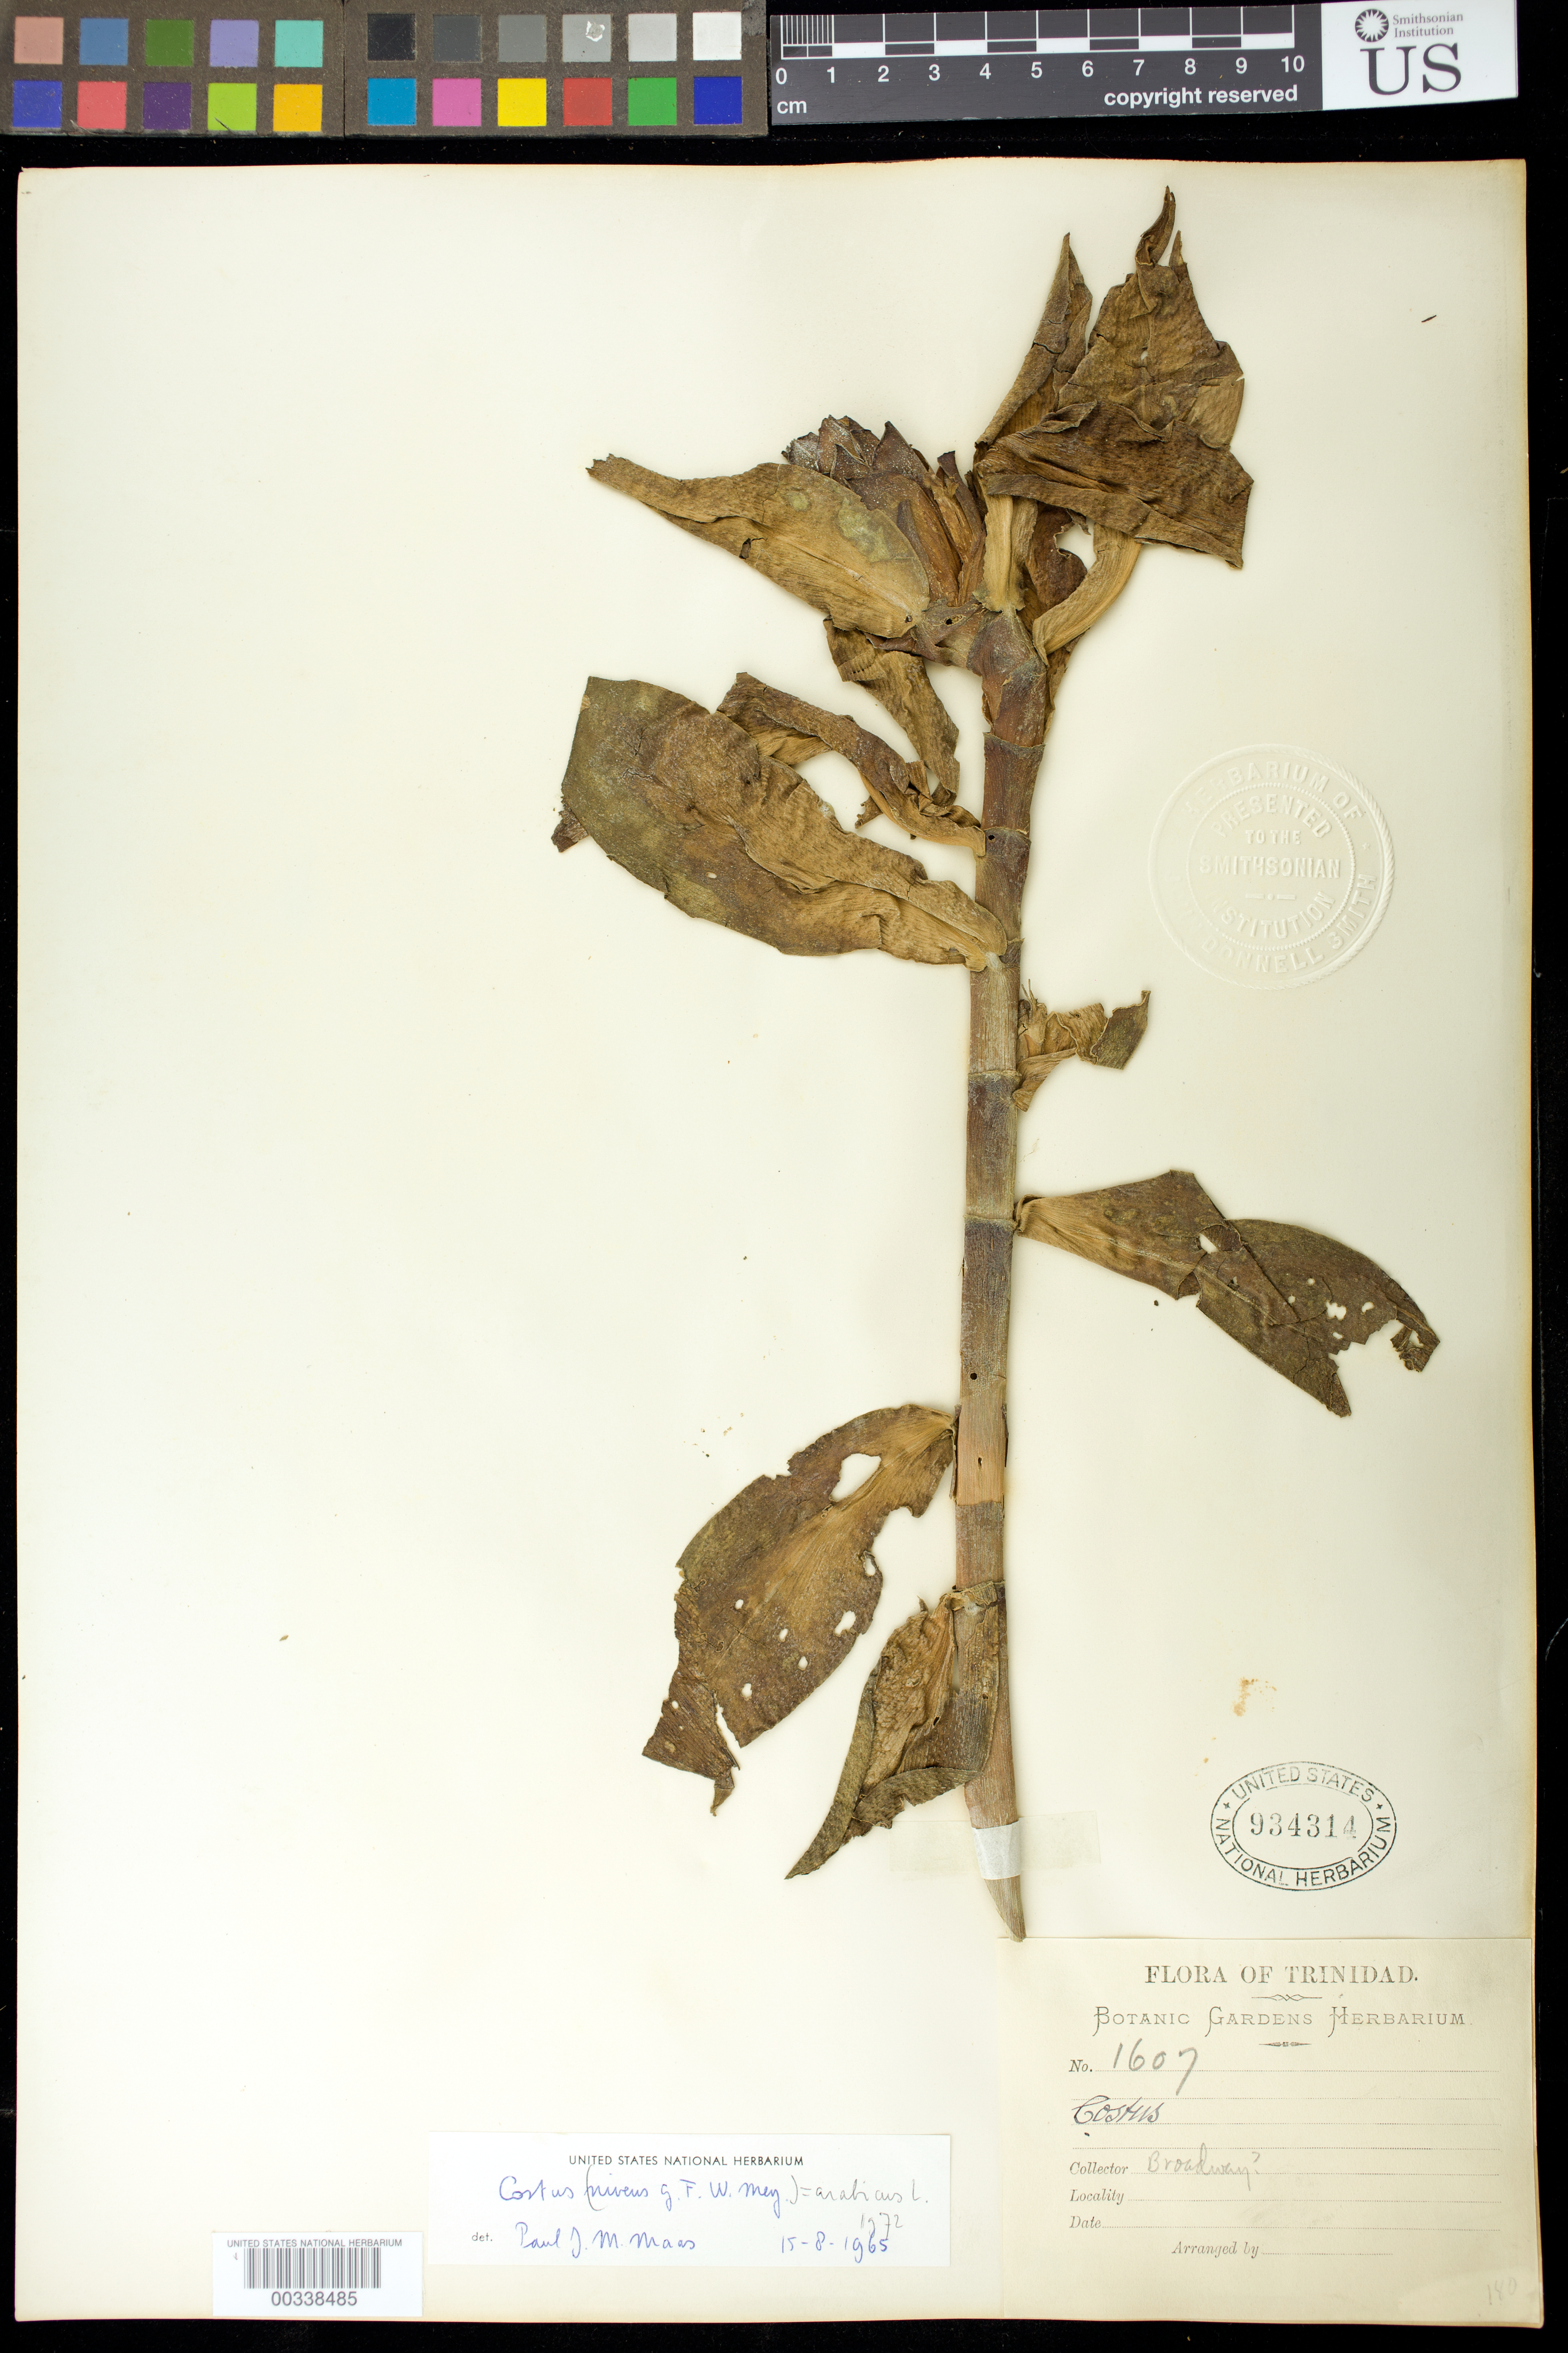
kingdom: Plantae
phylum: Tracheophyta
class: Liliopsida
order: Zingiberales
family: Costaceae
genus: Costus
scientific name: Costus arabicus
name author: L.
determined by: Maas, Paul J. M.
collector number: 1607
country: Trinidad and Tobago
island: Trinidad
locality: Flora of trinidad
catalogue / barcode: US 934314